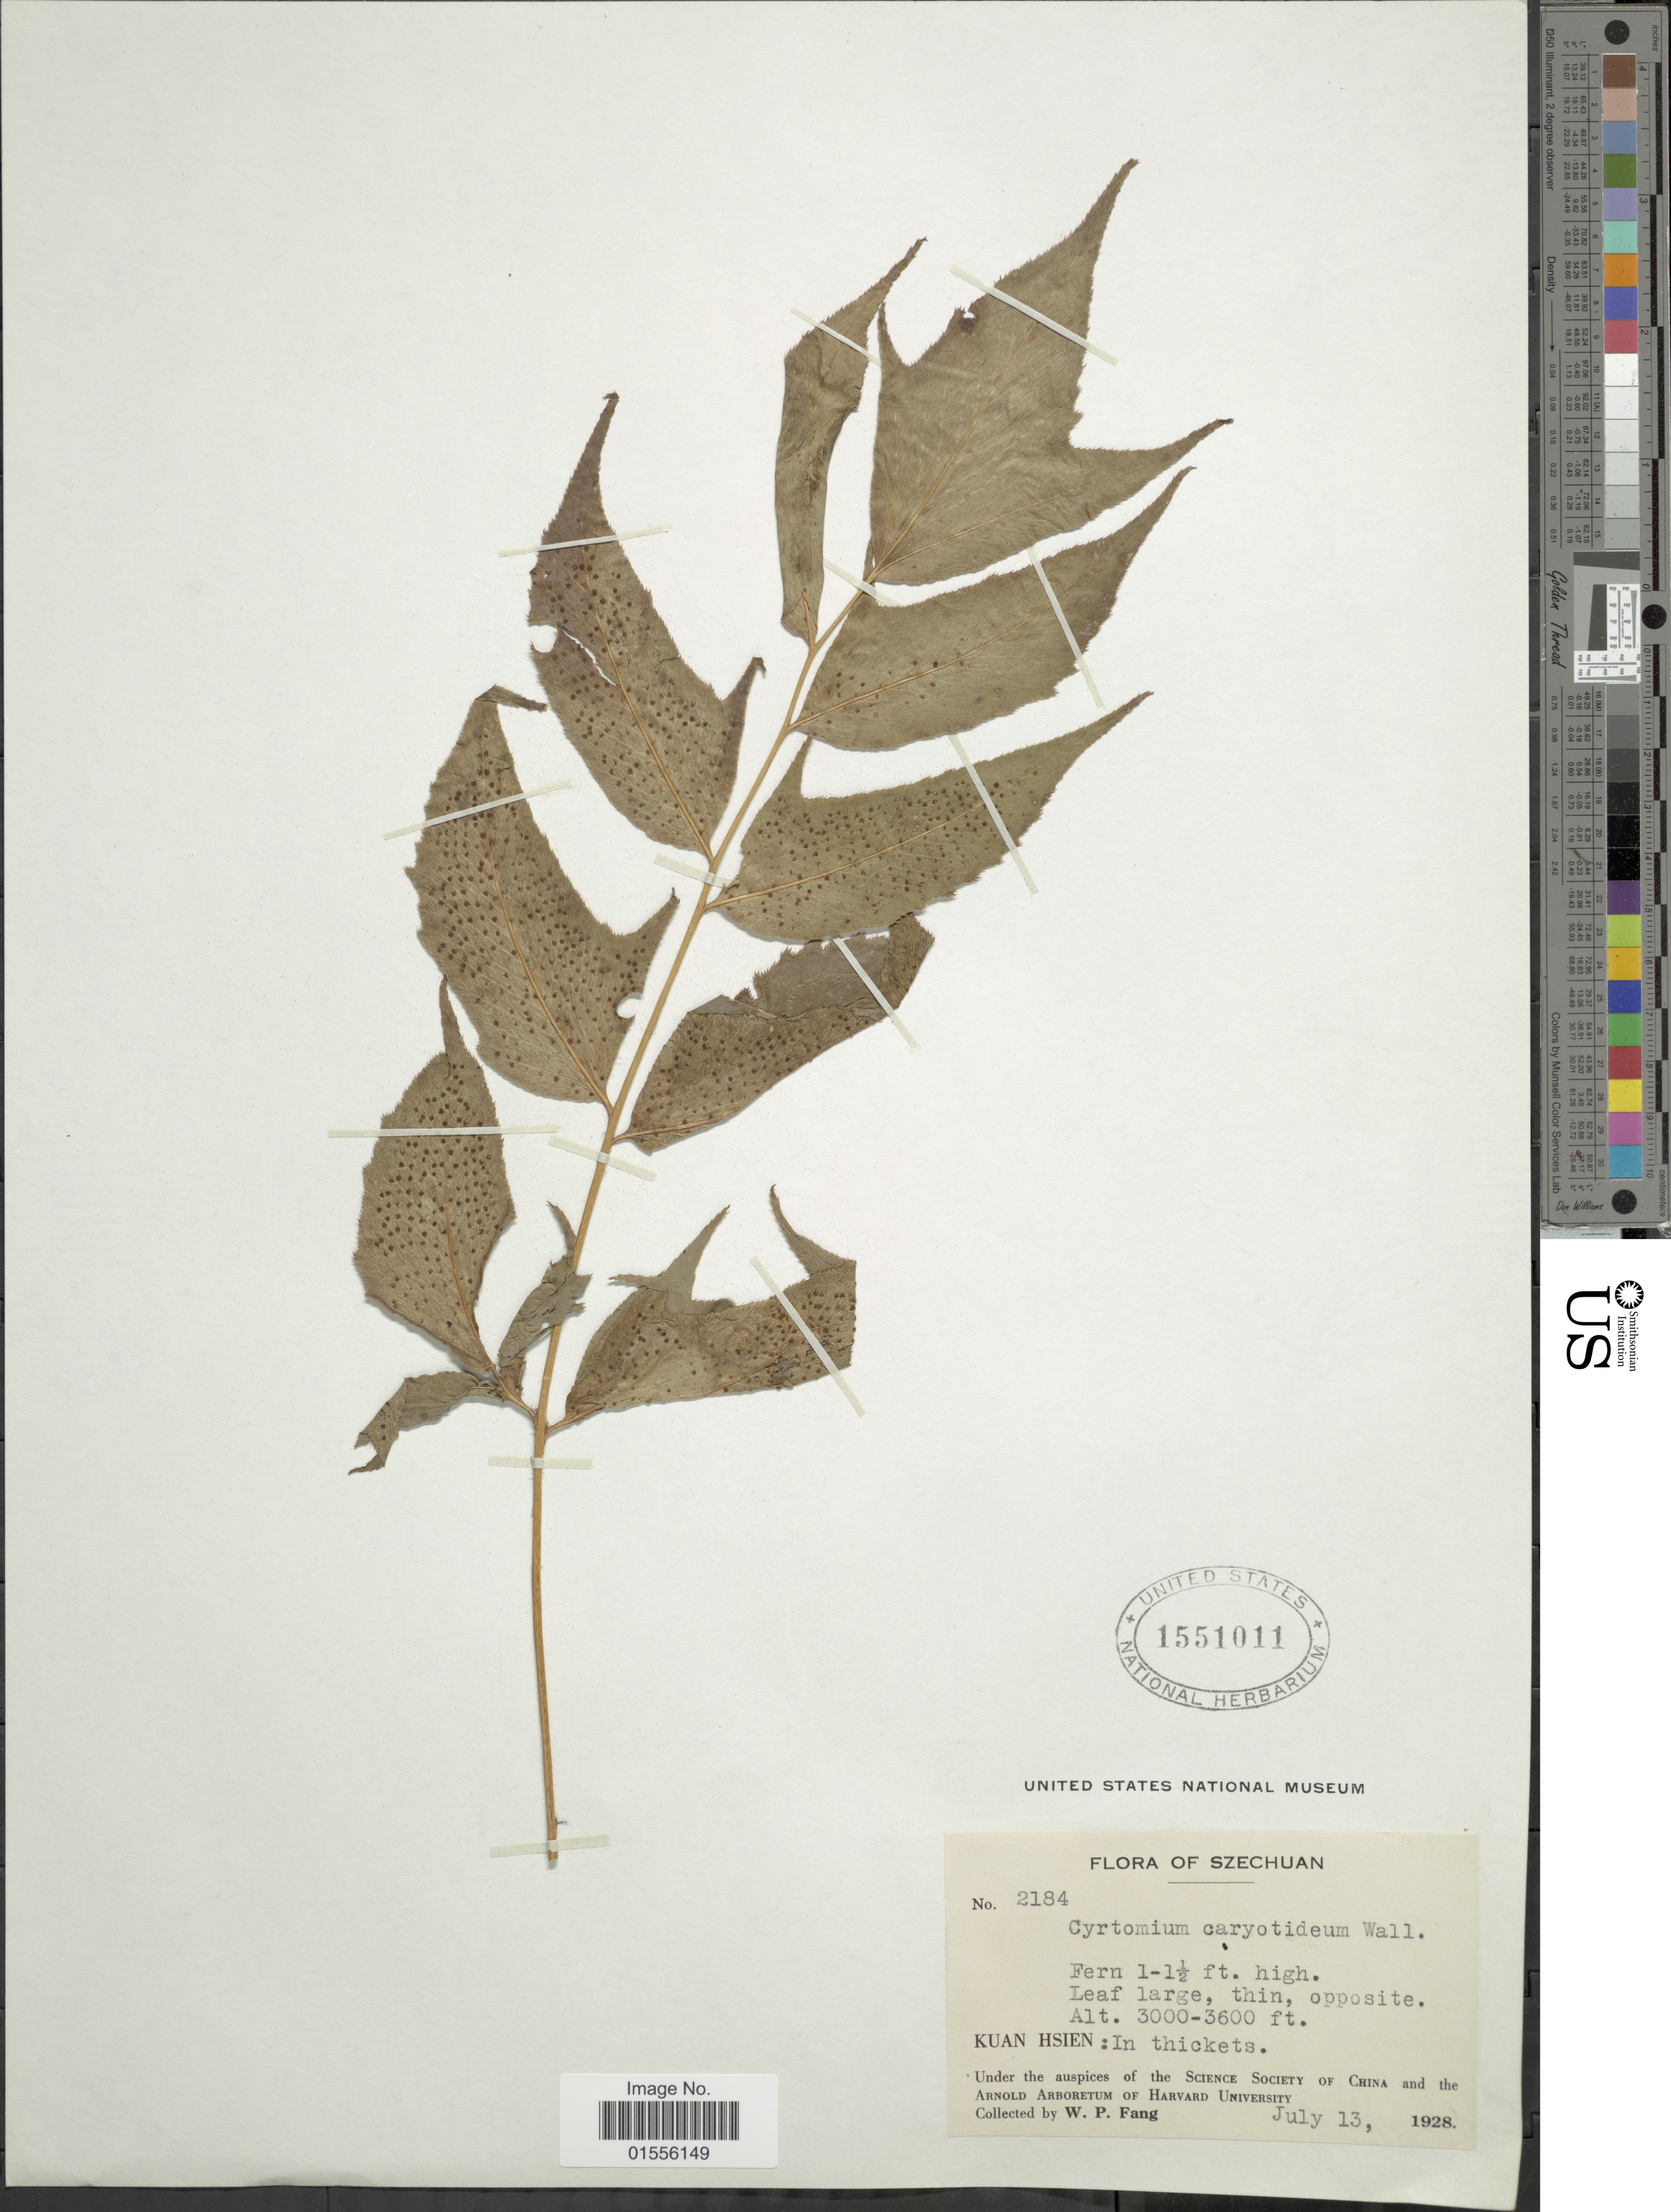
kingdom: Plantae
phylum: Tracheophyta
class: Polypodiopsida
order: Polypodiales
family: Dryopteridaceae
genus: Cyrtomium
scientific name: Cyrtomium caryotideum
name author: (Wall. ex Hook. & Grev.) C. Presl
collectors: W. P. Fang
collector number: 2184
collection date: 1928-07-13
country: China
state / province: Sichuan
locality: Szechuan, Kuan Hsien: in thickets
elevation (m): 91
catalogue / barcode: US 1551011